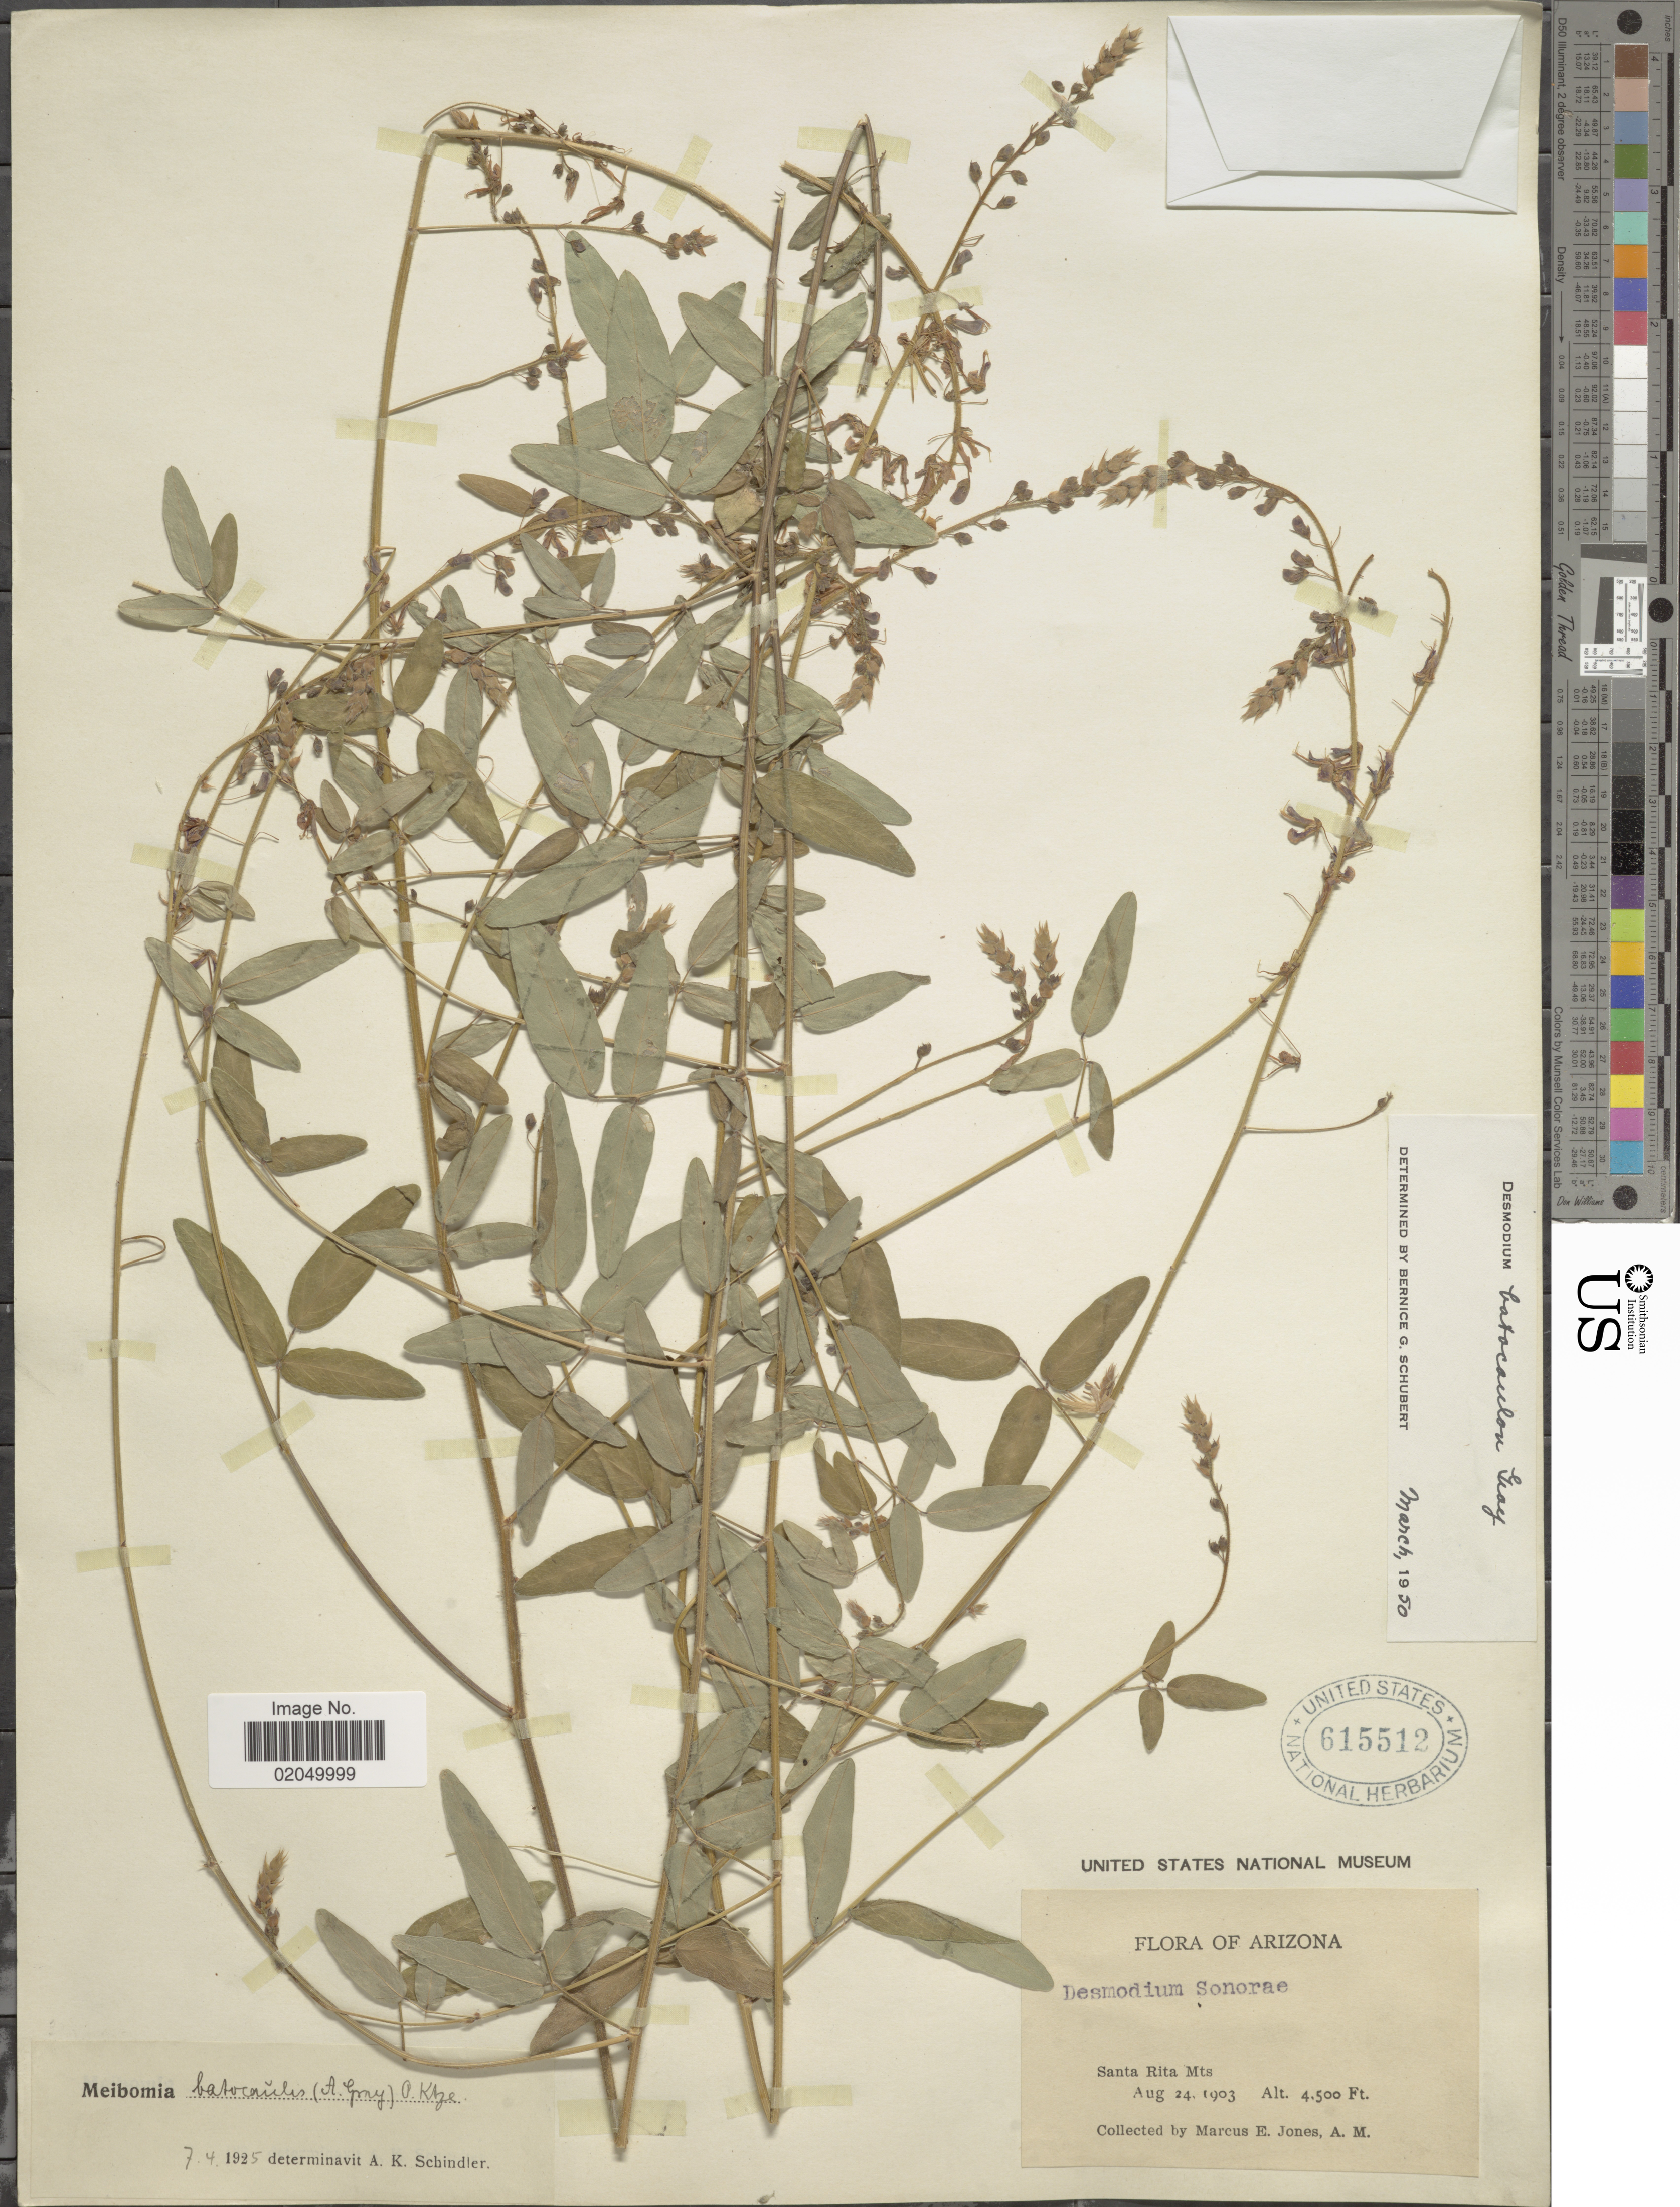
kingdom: Plantae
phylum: Tracheophyta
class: Magnoliopsida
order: Fabales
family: Fabaceae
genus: Desmodium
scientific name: Desmodium batocaulon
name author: A. Gray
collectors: M. E. Jones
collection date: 1903-08-24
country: United States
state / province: Arizona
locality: Santa Rita Mts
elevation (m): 1372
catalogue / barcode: US 615512